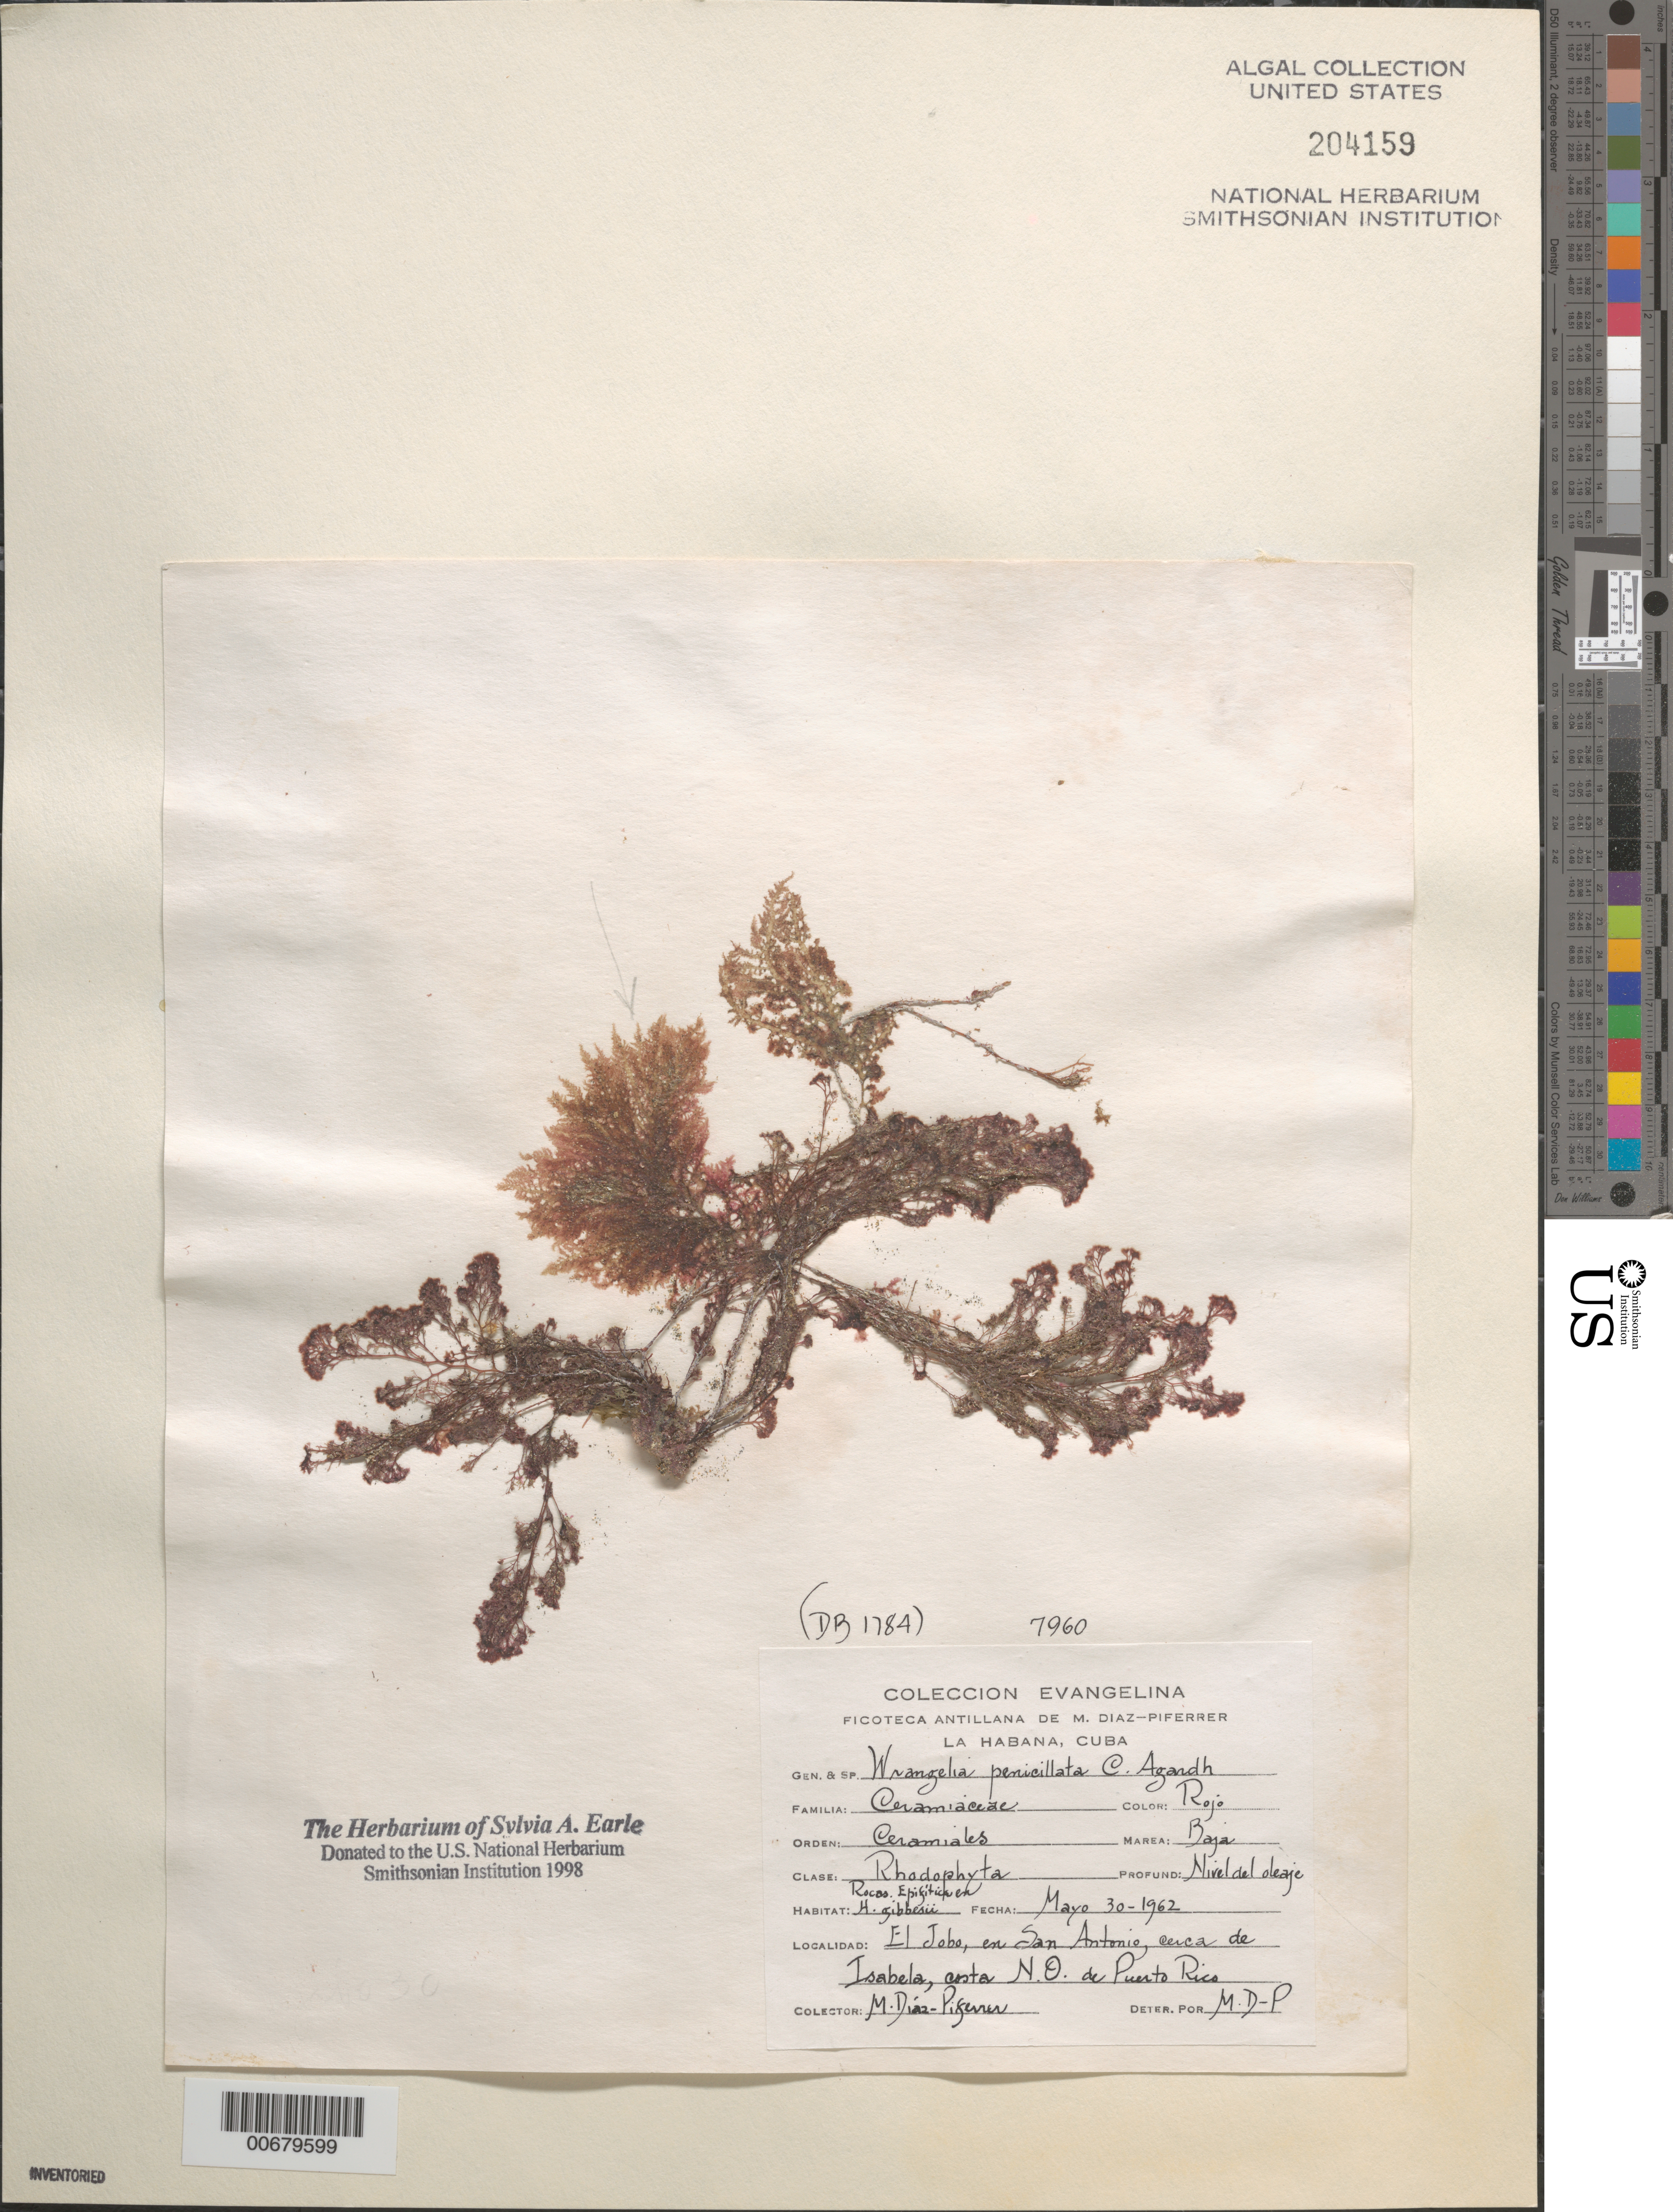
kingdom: Plantae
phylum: Rhodophyta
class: Florideophyceae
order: Ceramiales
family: Wrangeliaceae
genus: Wrangelia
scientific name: Wrangelia penicillata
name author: (C. Agardh) C. Agardh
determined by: Diaz-Piferrer, M.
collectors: M. Diaz-Piferrer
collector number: (DB 1784) 7960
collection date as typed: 30 May 1962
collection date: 1962-05-30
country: Puerto Rico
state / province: Isabela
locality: El Jobo, San Antonio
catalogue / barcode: US 204159